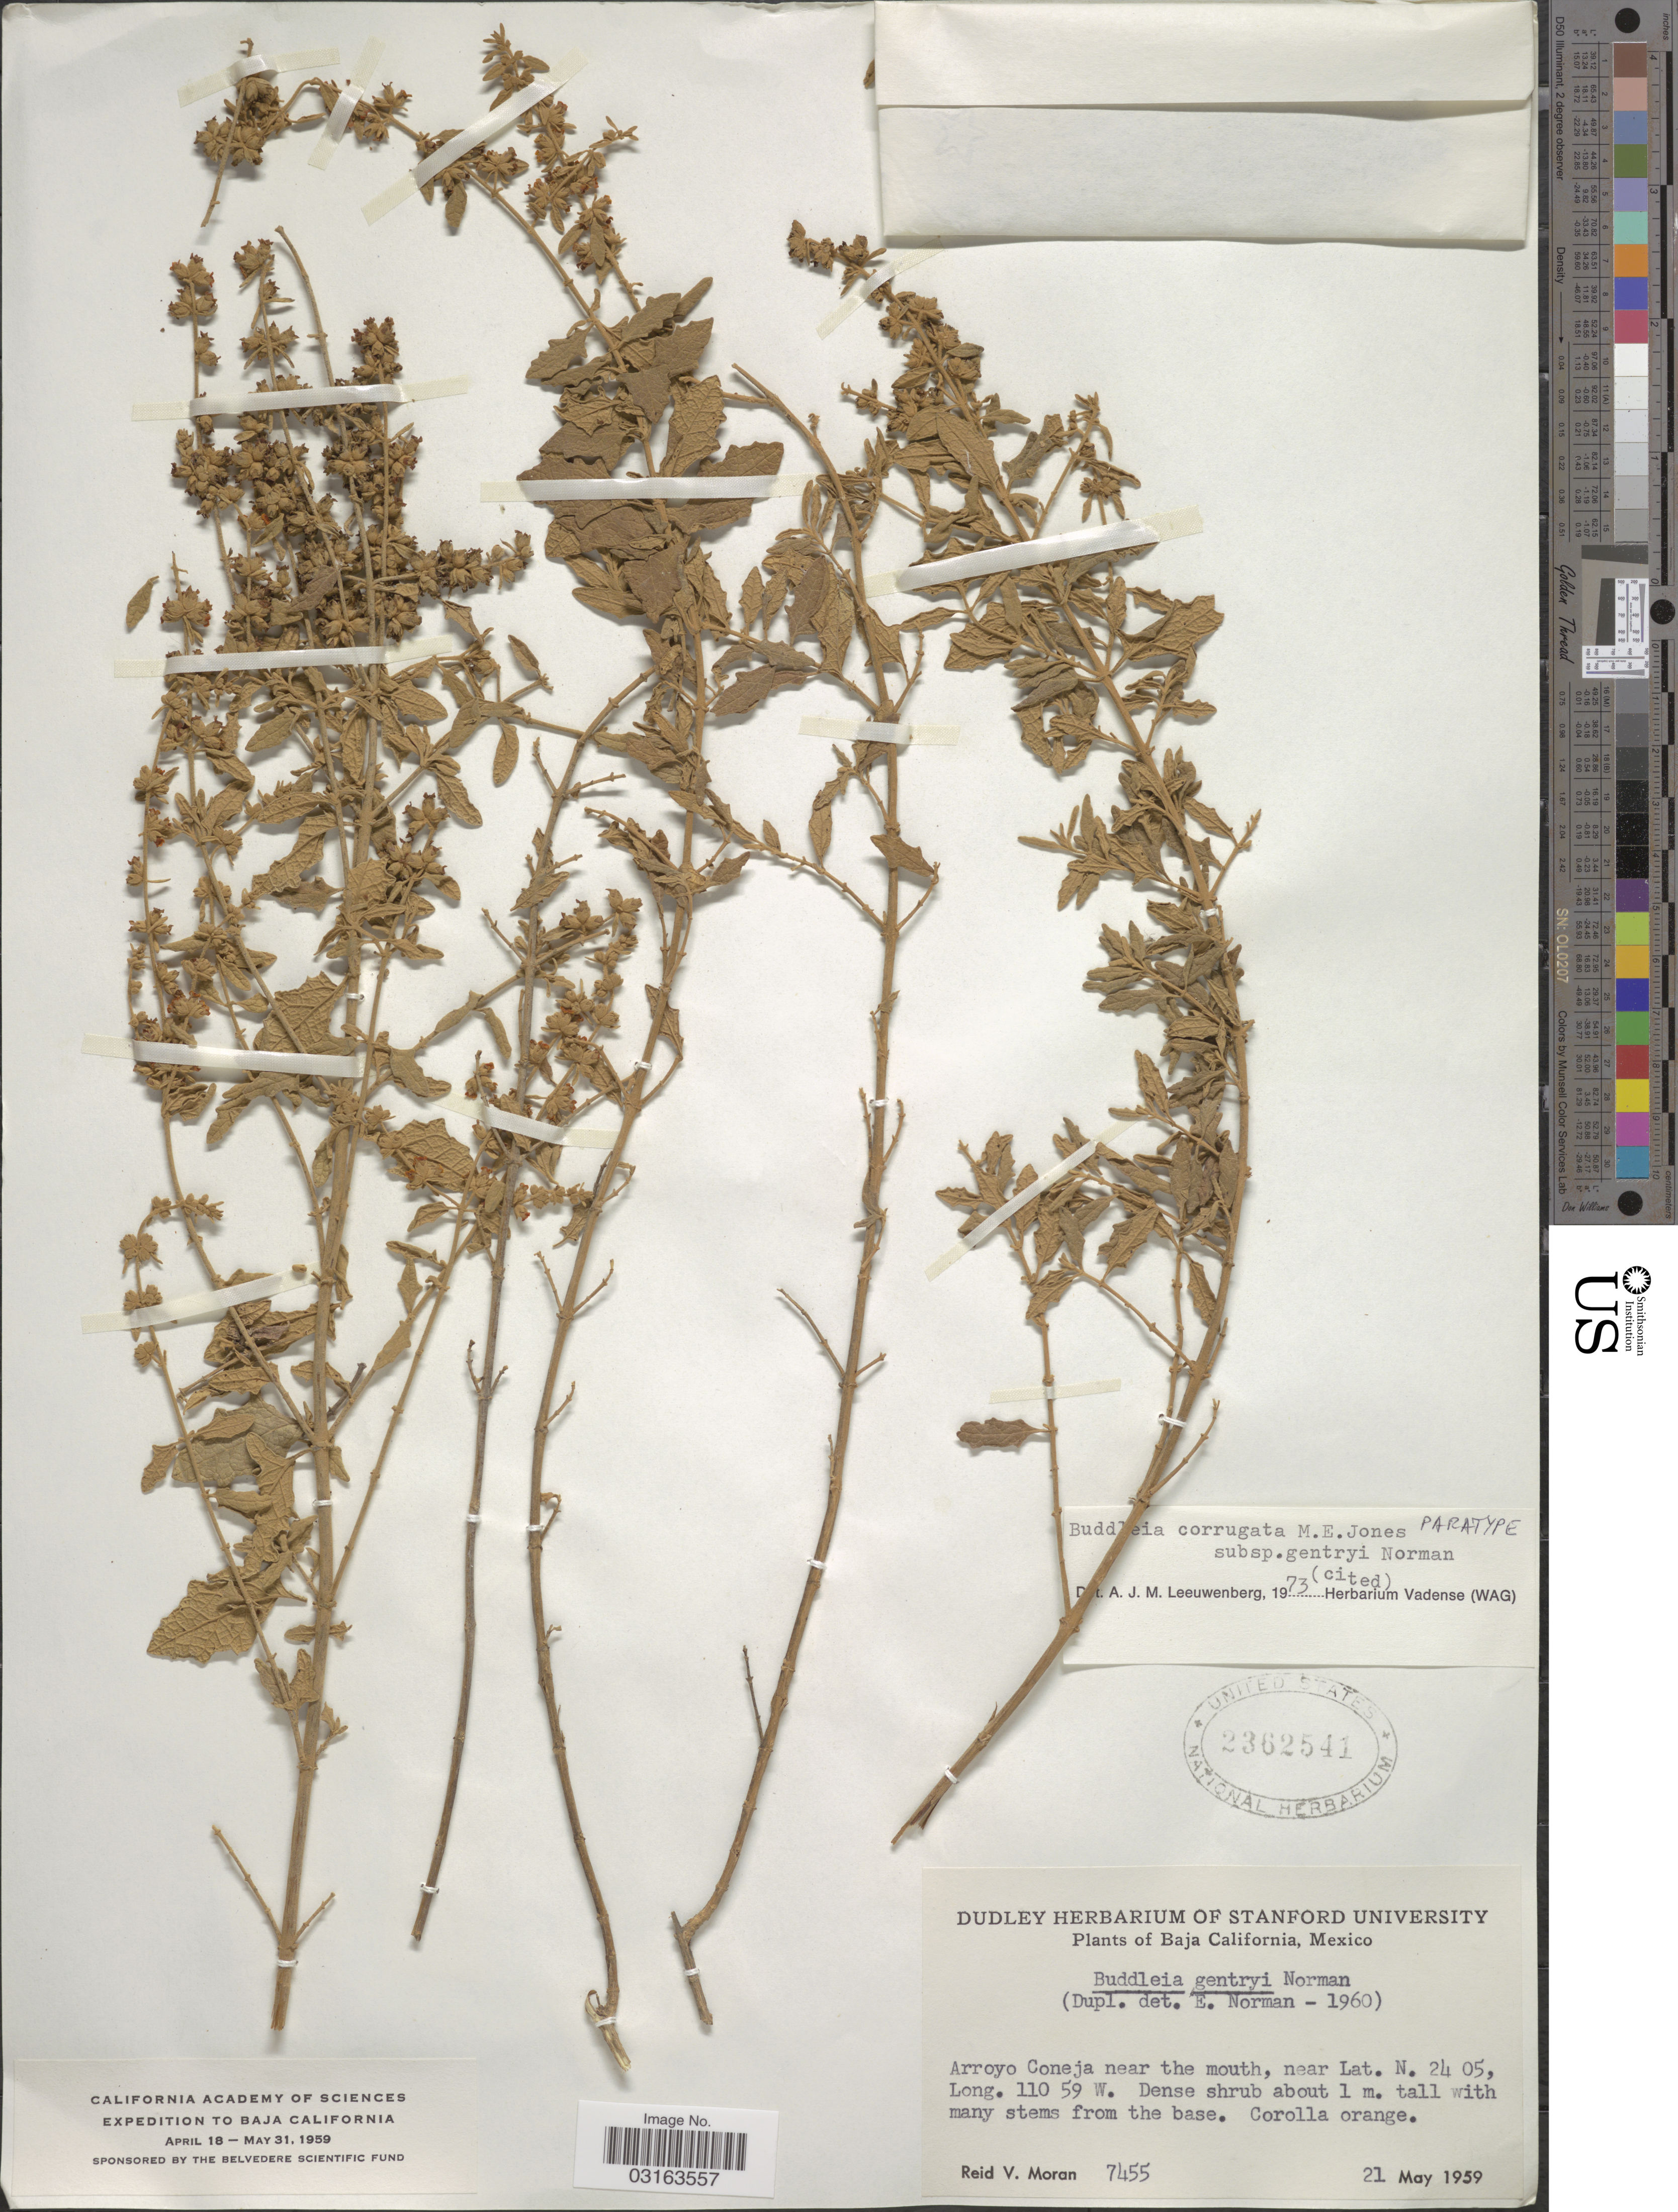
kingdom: Plantae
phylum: Tracheophyta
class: Magnoliopsida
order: Lamiales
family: Scrophulariaceae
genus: Buddleja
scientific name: Buddleja corrugata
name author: M.E. Jones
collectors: R. V. Moran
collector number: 7455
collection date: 1959-05-21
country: Mexico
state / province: Baja California Sur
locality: Arroyo Coneja near the mouth.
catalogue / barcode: US 2362541